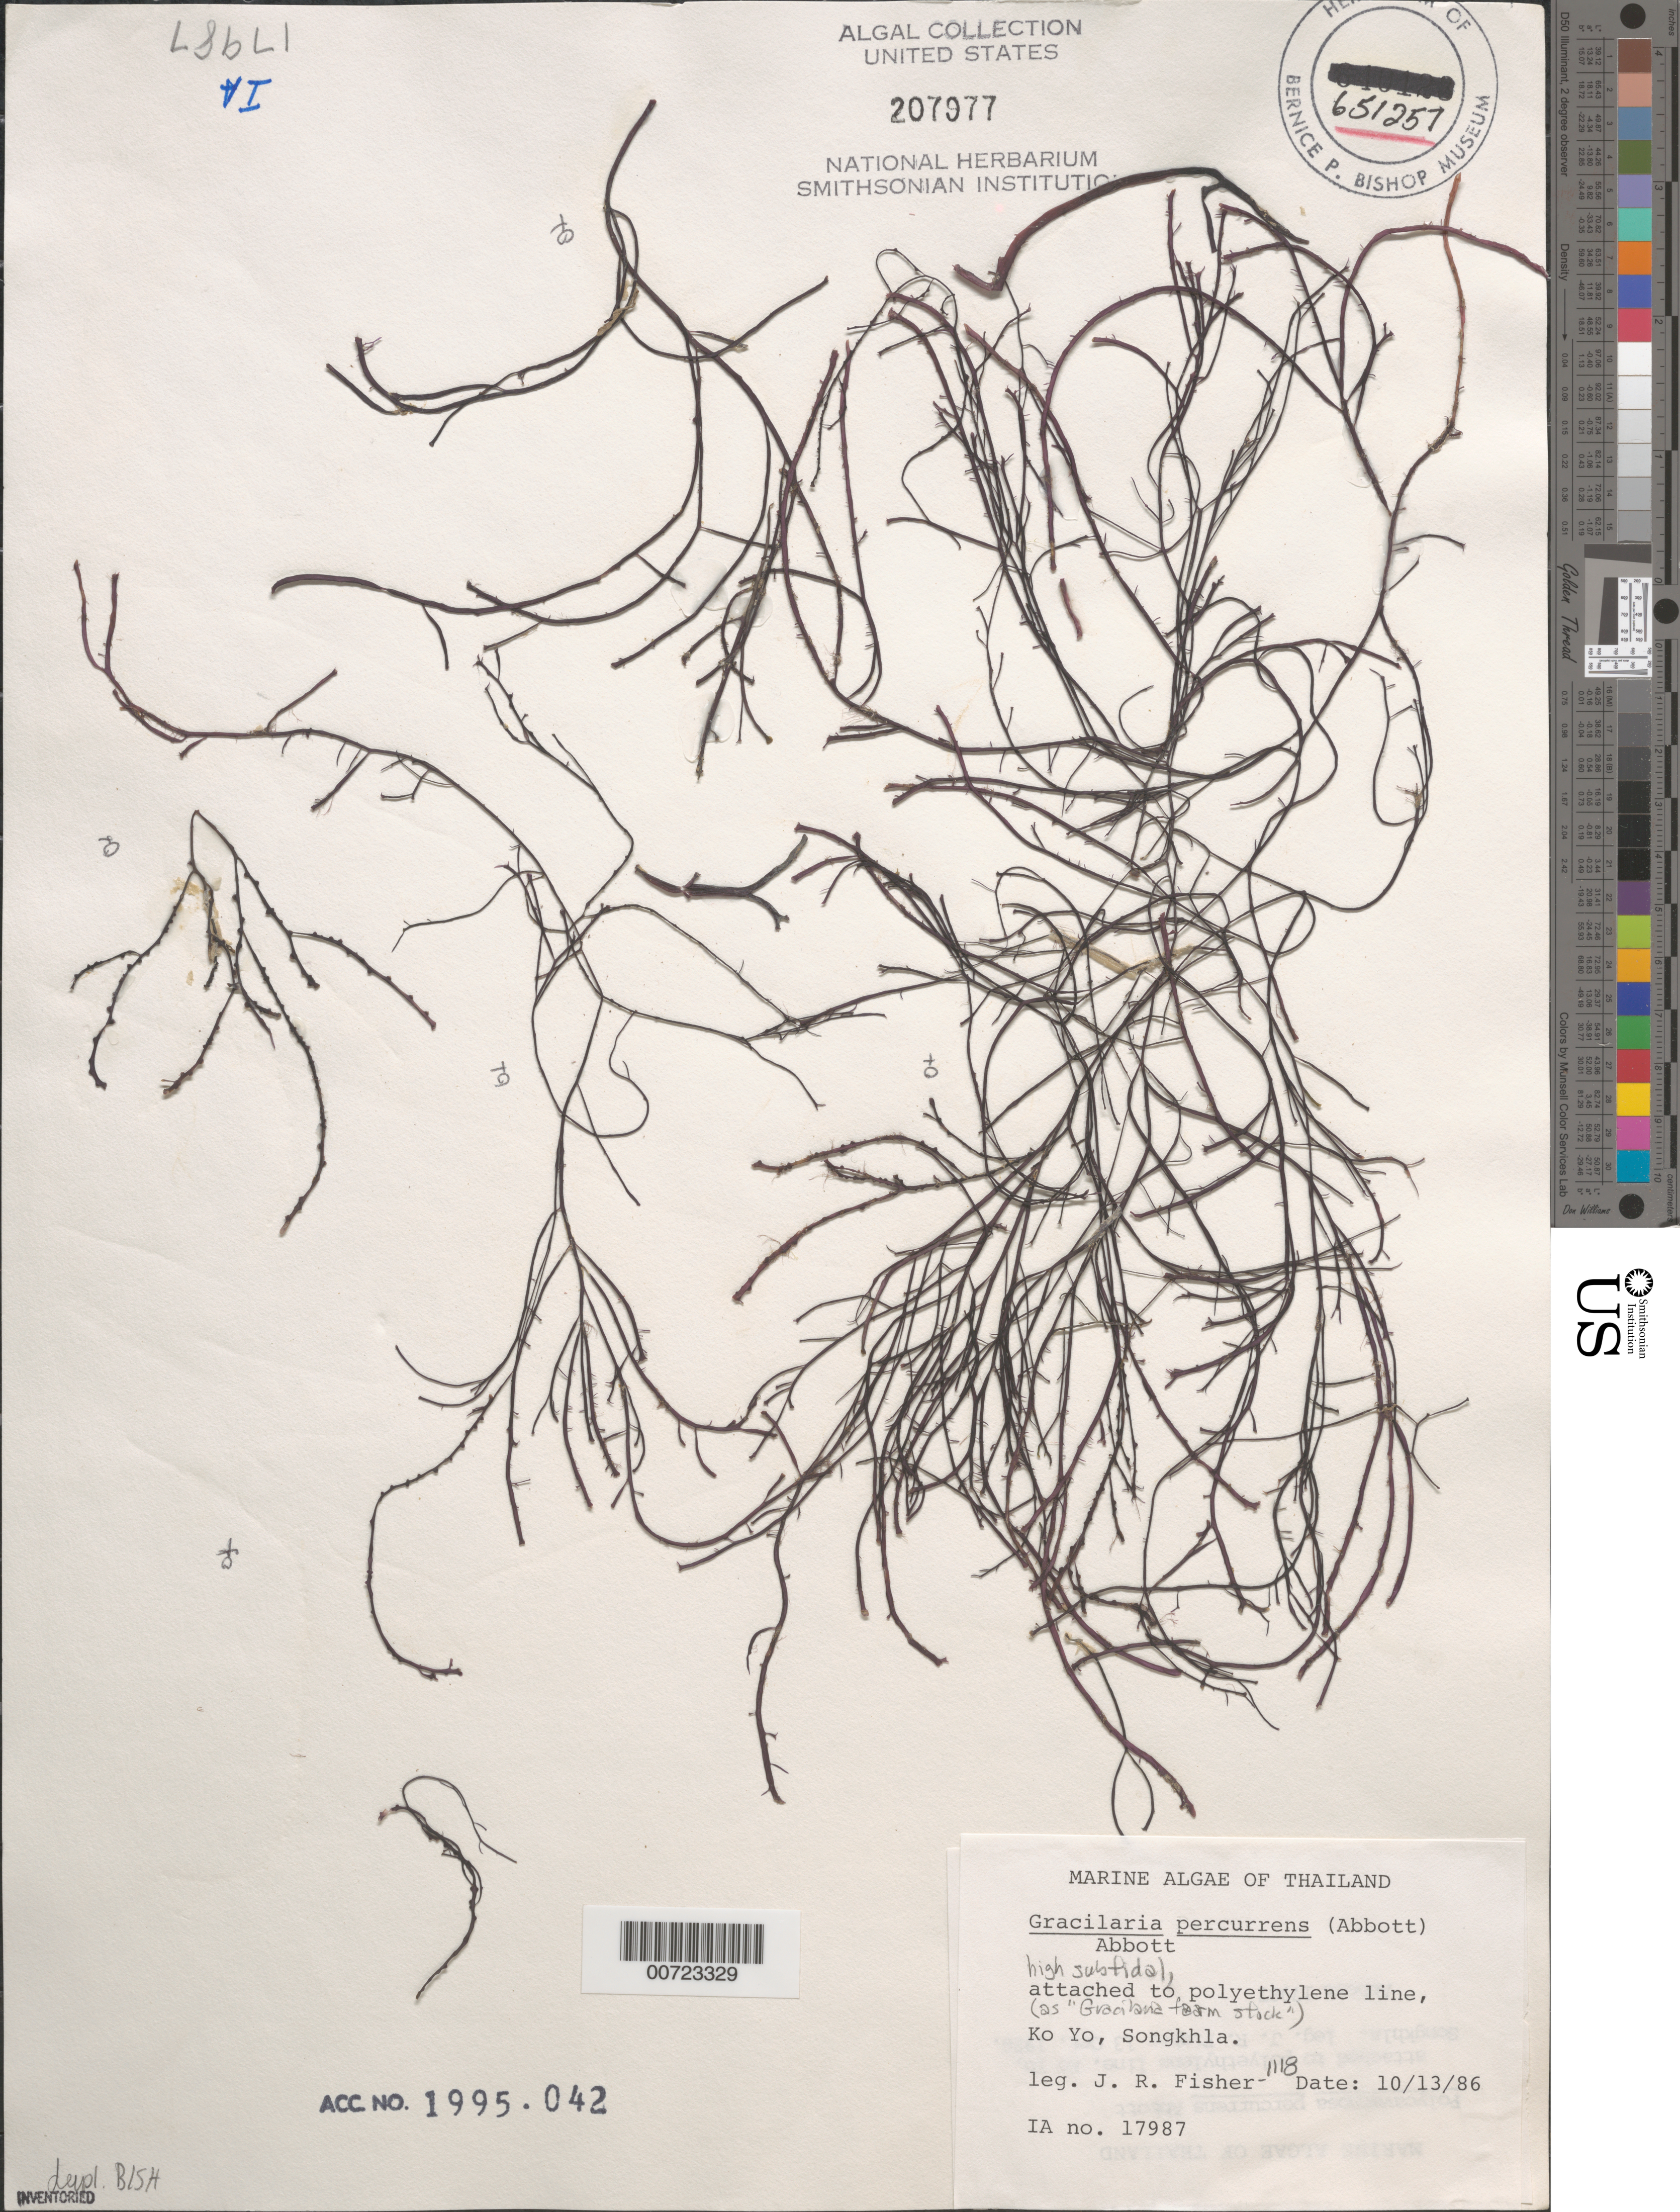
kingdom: Plantae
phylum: Rhodophyta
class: Florideophyceae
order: Gracilariales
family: Gracilariaceae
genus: Gracilaria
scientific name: Gracilaria percurrens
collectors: J. Fisher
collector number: IAA 17987 & JRF 1118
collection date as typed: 13 Oct 1986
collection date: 1986-10-13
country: Thailand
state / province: Songkhla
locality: Ko Yo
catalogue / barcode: US 207977